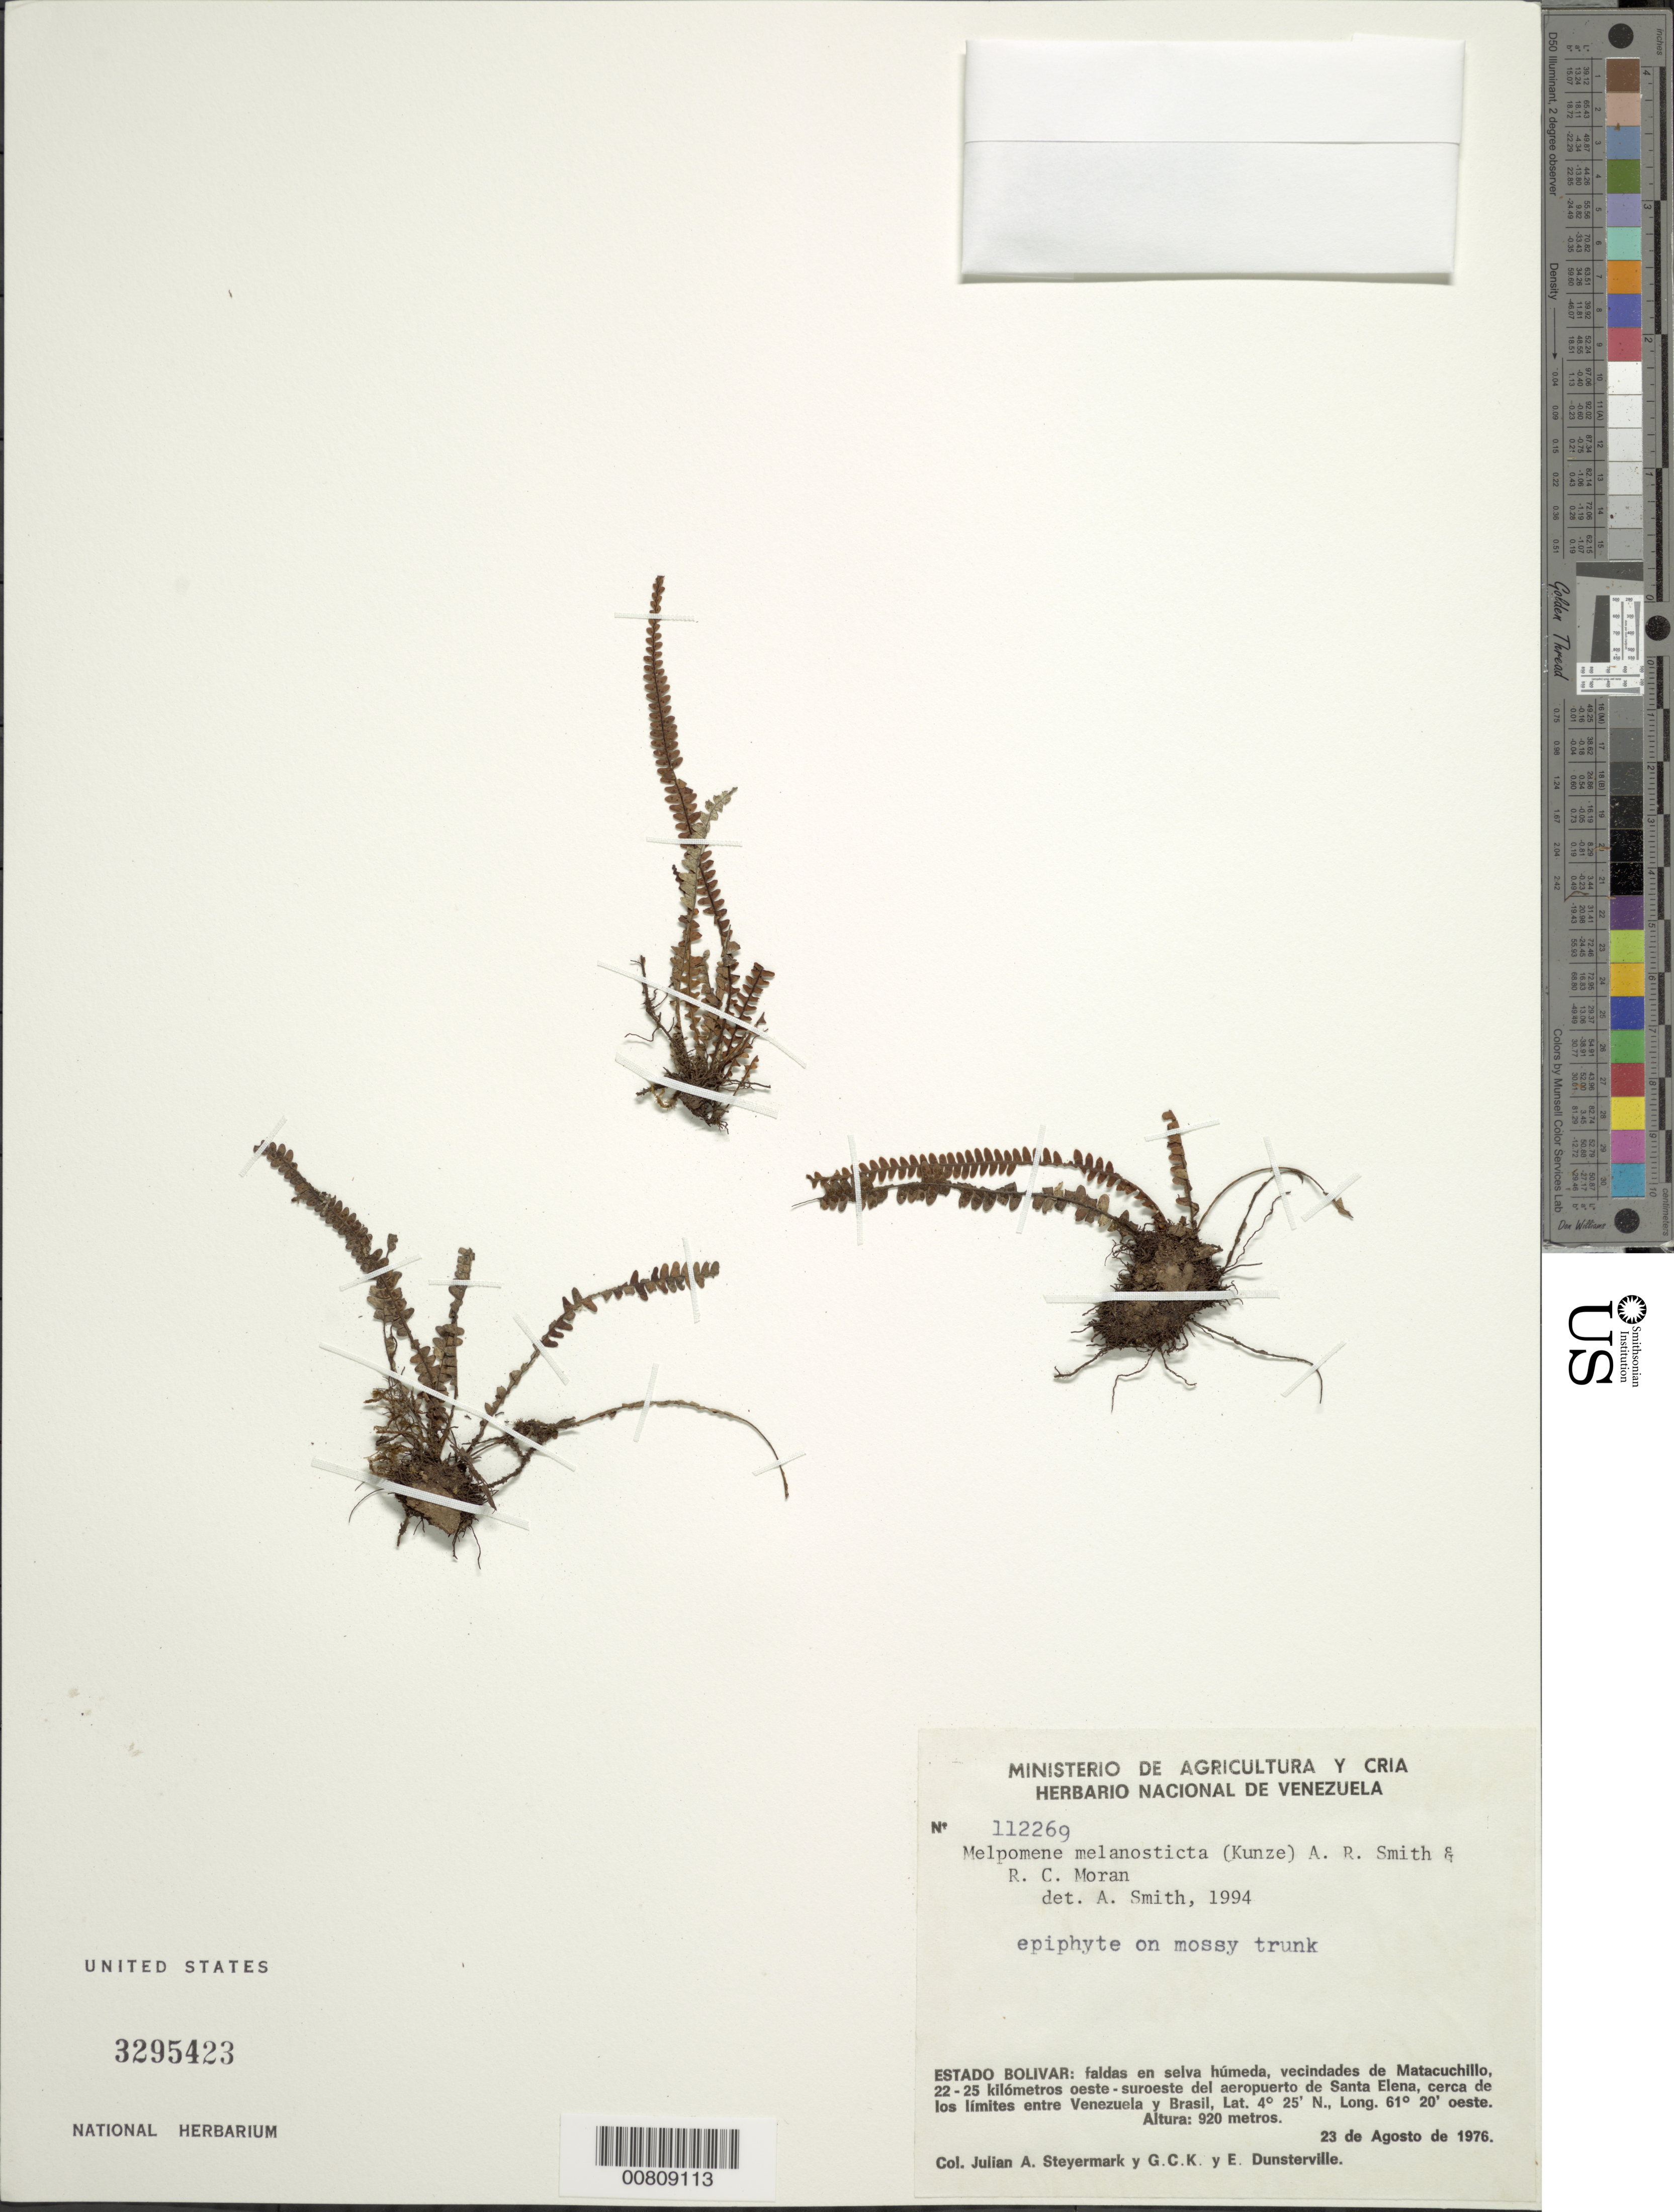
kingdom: Plantae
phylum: Tracheophyta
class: Polypodiopsida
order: Polypodiales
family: Polypodiaceae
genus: Melpomene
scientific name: Melpomene melanosticta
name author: (Kunze) A.R. Sm. & R.C. Moran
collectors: J. Steyermark, G. C. K. Dunsterville & E. Dunsterville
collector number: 112269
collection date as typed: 23-Aug-76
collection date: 1976-08-23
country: Venezuela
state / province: Bolívar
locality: Matacuchillo, vic.; 22-25 km oeste-SO del aeropuerto de Santa Elena, cerca de los limites entre Venezuela y Brasil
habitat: Faldas en selva húmeda; on mossy trunk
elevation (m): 920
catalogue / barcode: US 3295423